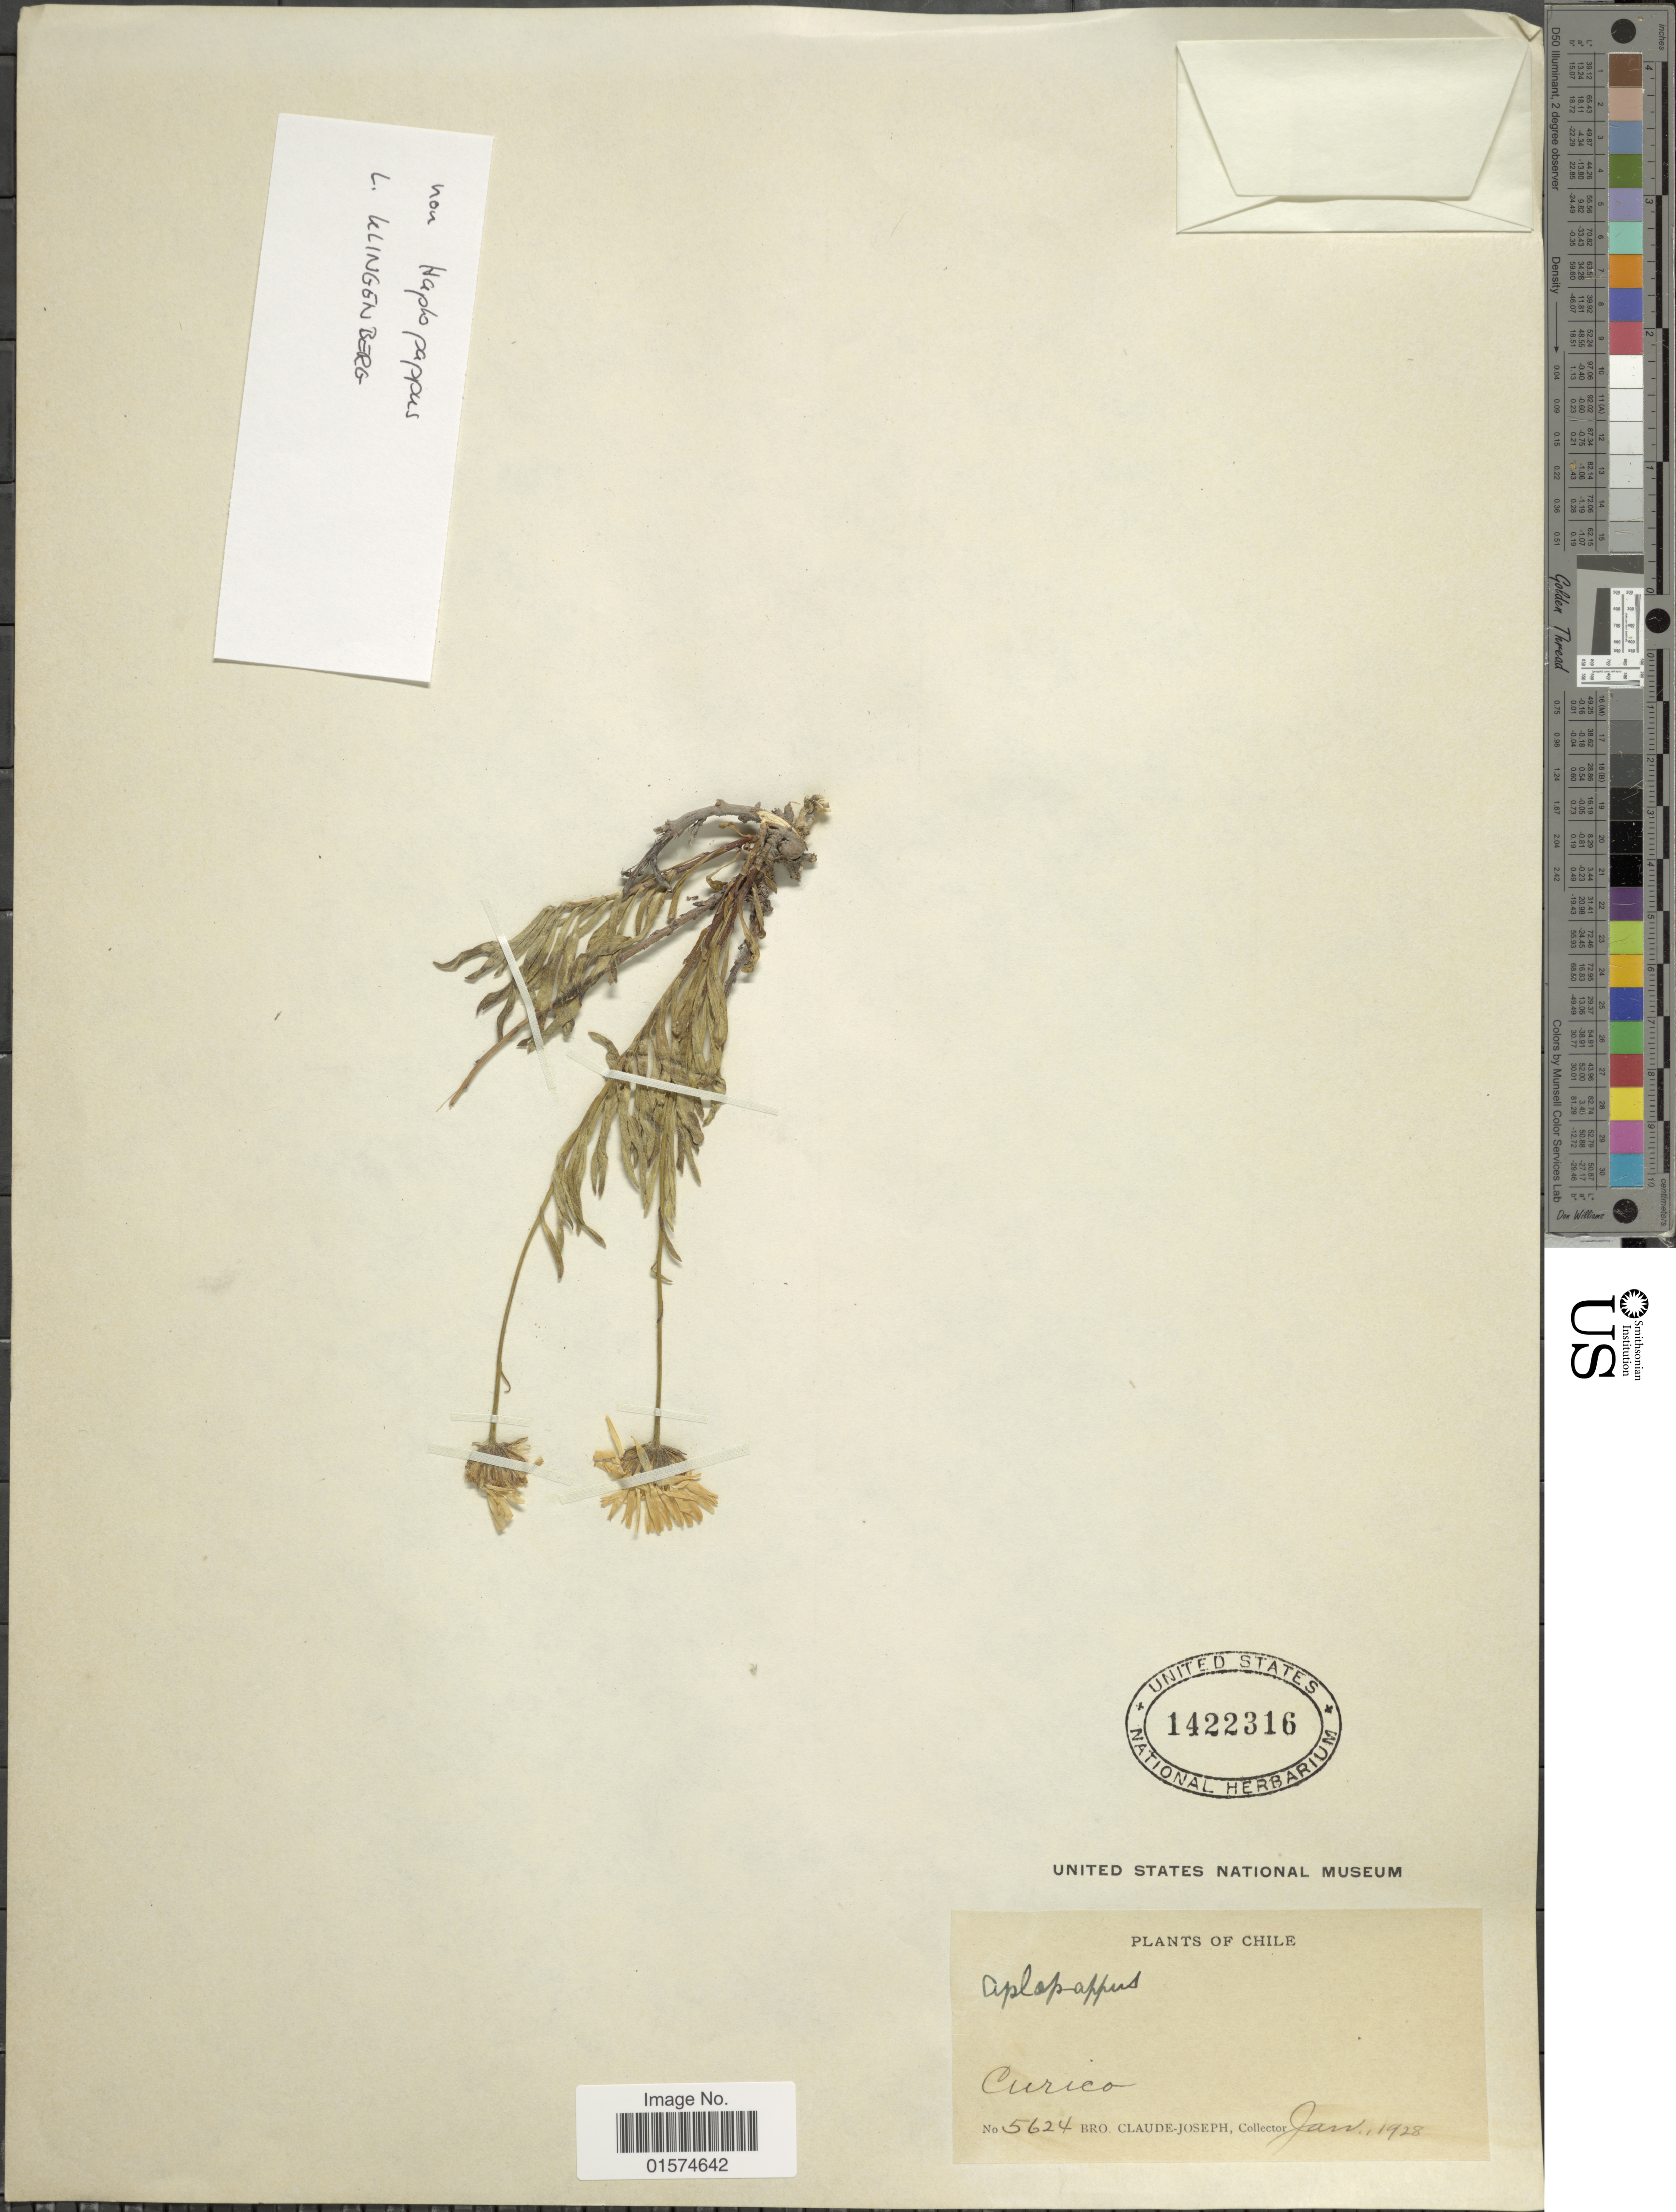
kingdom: Plantae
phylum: Tracheophyta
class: Magnoliopsida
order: Asterales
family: Asteraceae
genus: Haplopappus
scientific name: Haplopappus sp.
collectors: Bro. Claude-Joseph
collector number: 5624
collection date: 1928-01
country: Chile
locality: Curico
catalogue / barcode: US 1422316